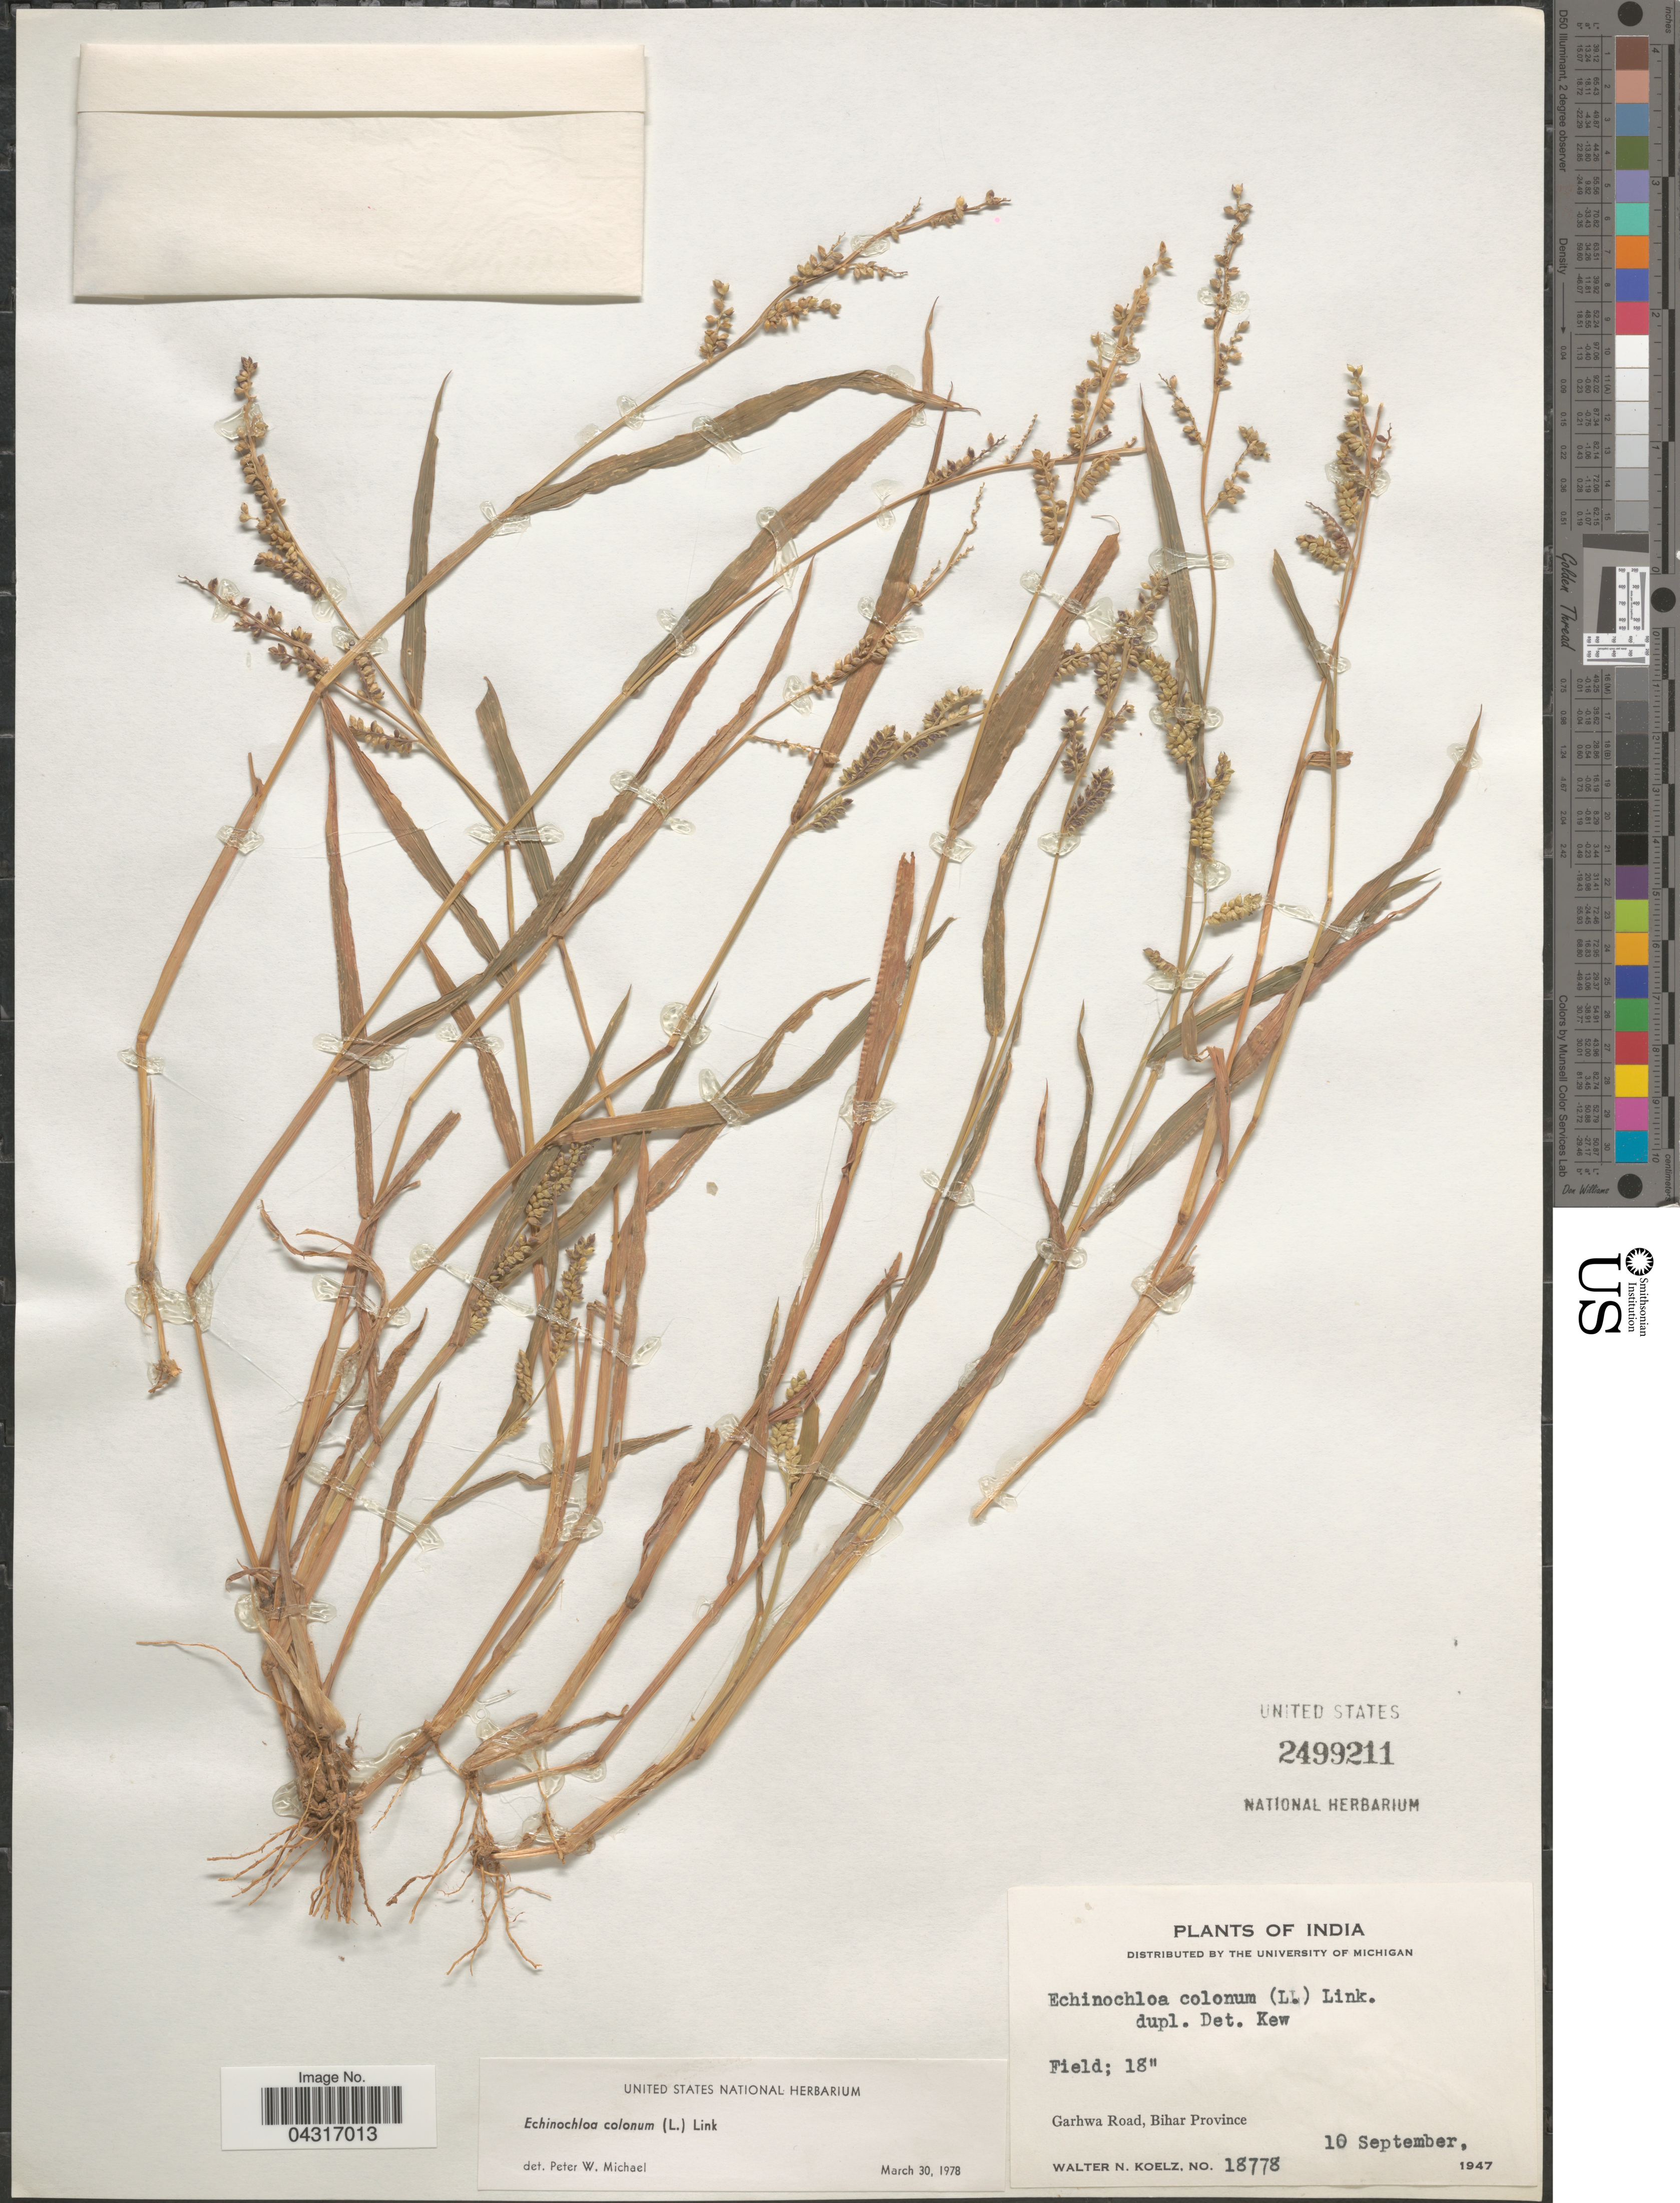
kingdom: Plantae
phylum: Tracheophyta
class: Liliopsida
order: Poales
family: Poaceae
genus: Echinochloa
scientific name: Echinochloa colona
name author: (L.) Link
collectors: W. N. Koelz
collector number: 18778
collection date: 1947-09-10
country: India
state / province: Bihar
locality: Field; 18'. Garhwa Road.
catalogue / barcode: US 2499211